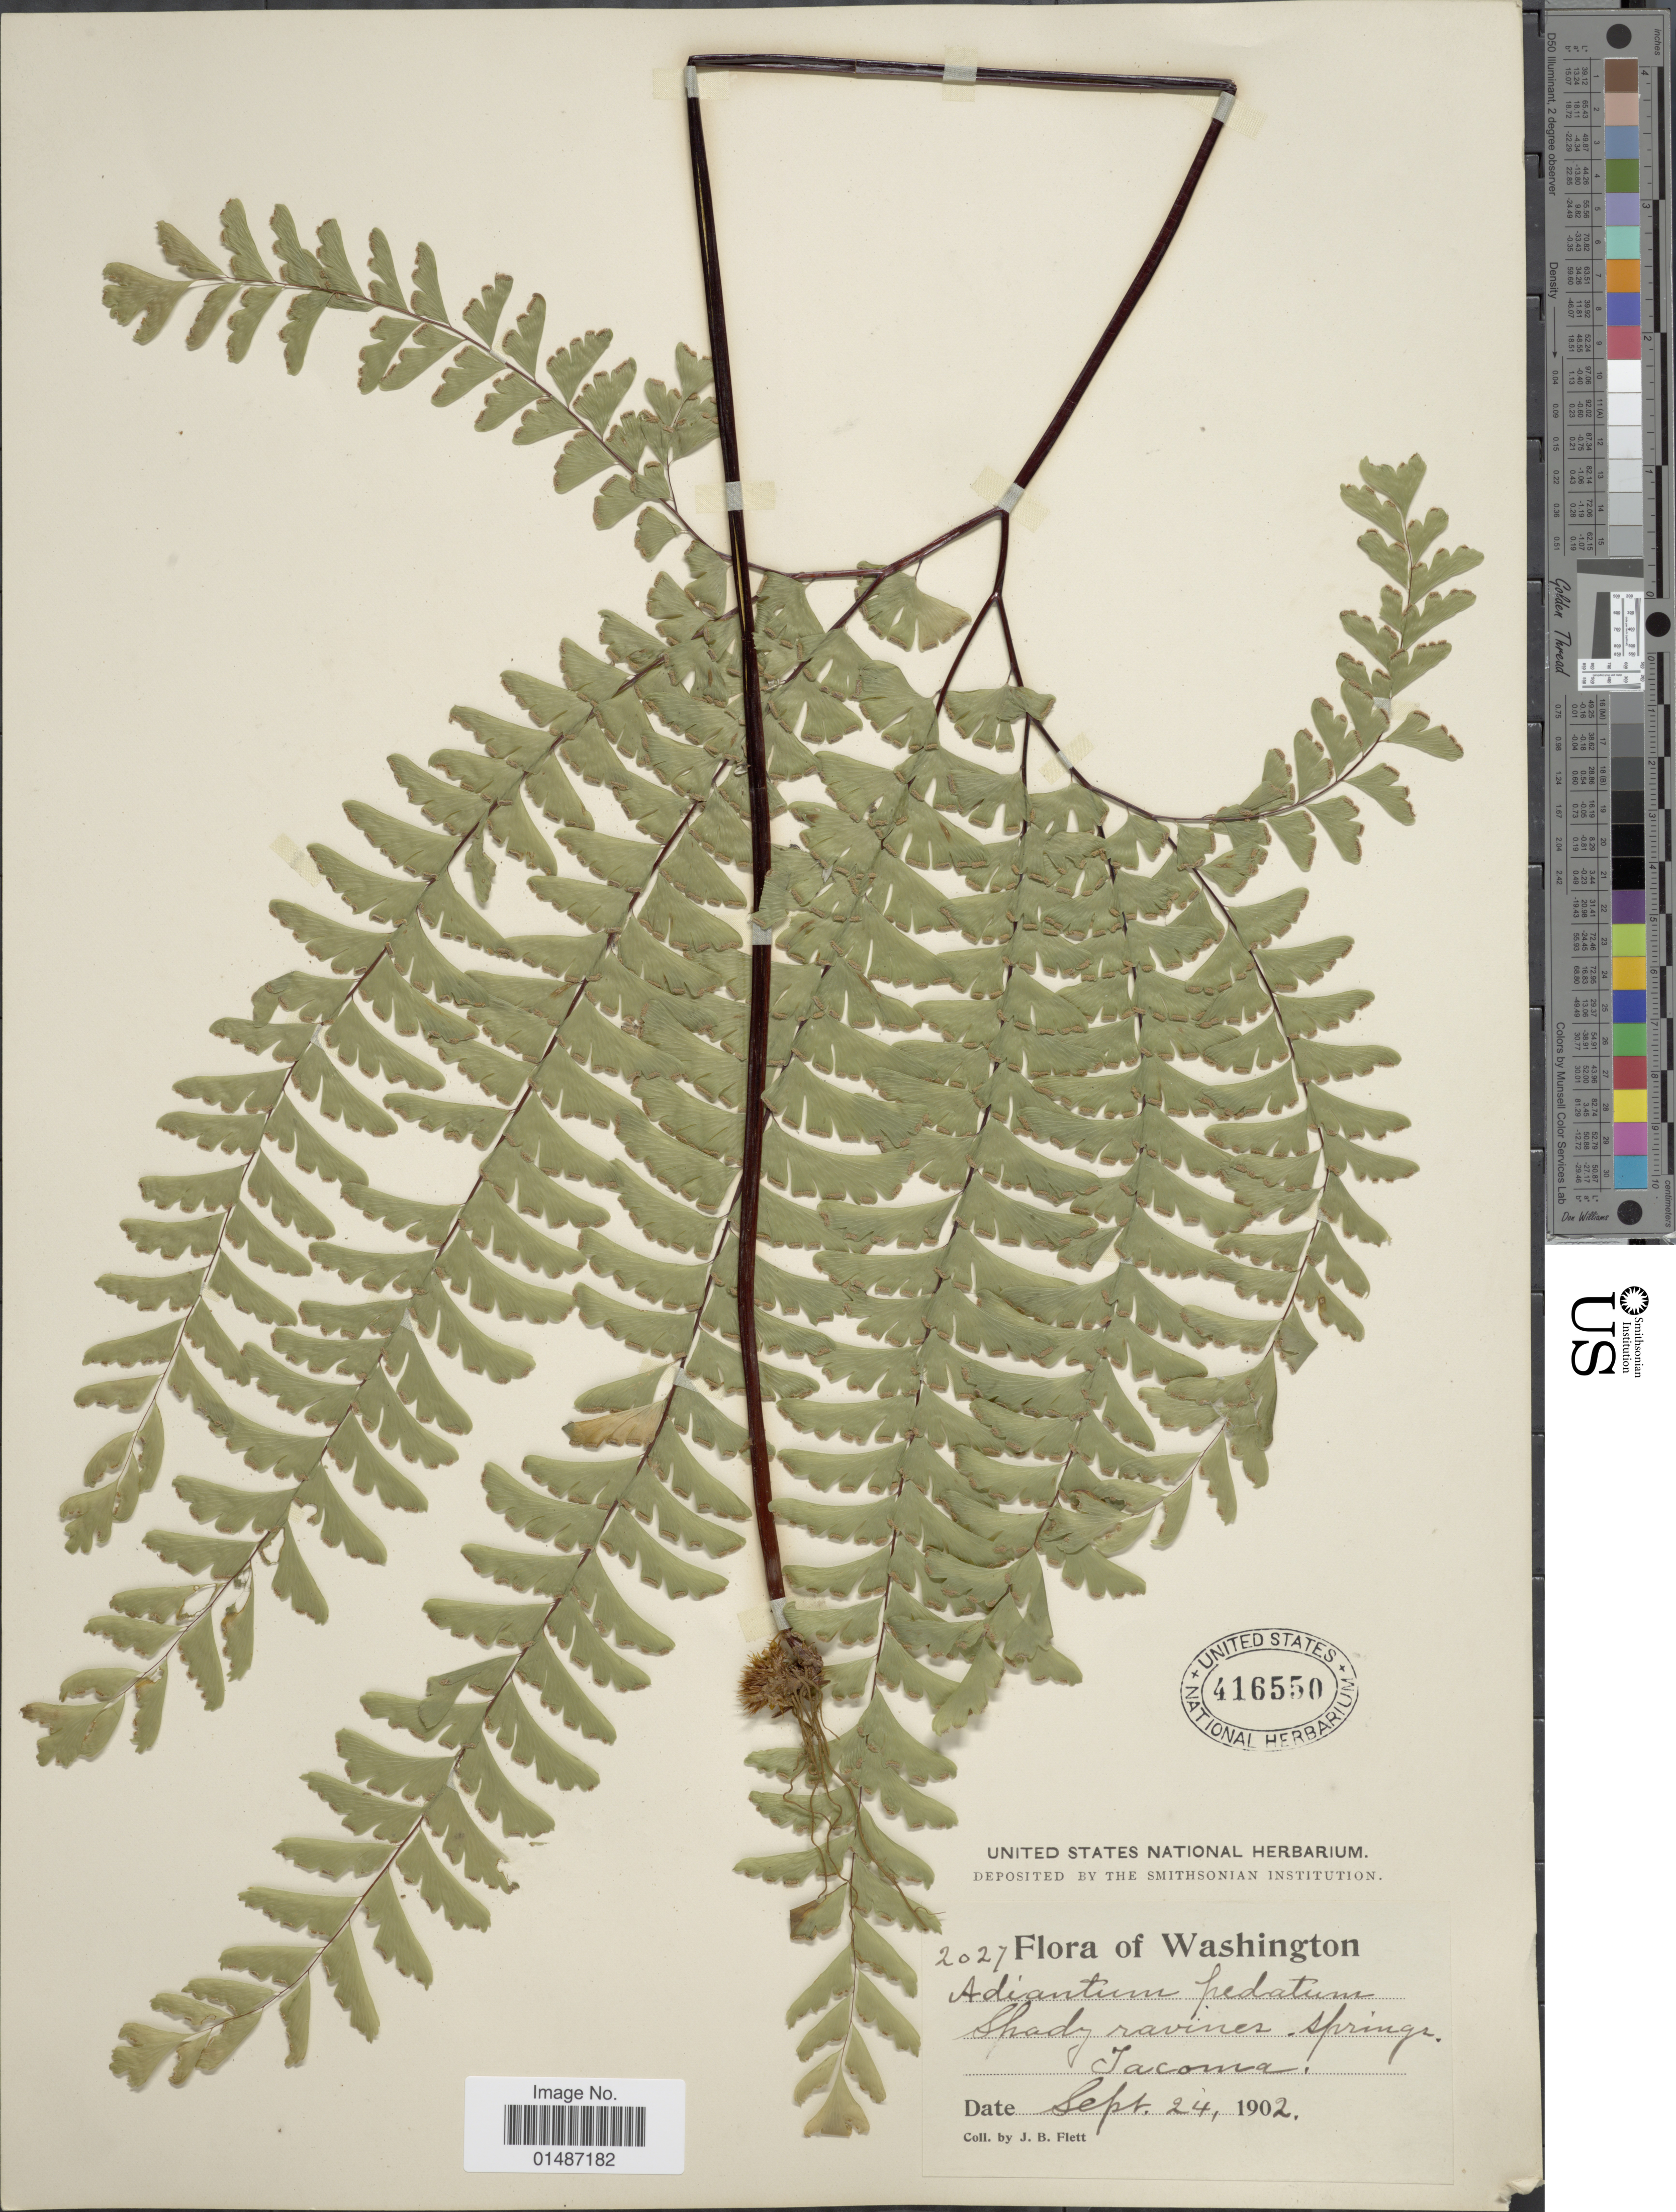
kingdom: Plantae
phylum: Tracheophyta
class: Polypodiopsida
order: Polypodiales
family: Pteridaceae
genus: Adiantum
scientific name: Adiantum pedatum subsp. aleuticum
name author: (Rupr.) Calder & Roy L. Taylor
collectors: J. Flett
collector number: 2027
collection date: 1902-09-24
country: United States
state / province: Washington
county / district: Pierce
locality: Shady ravines, springs, Tacoma.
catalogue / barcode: US 416550